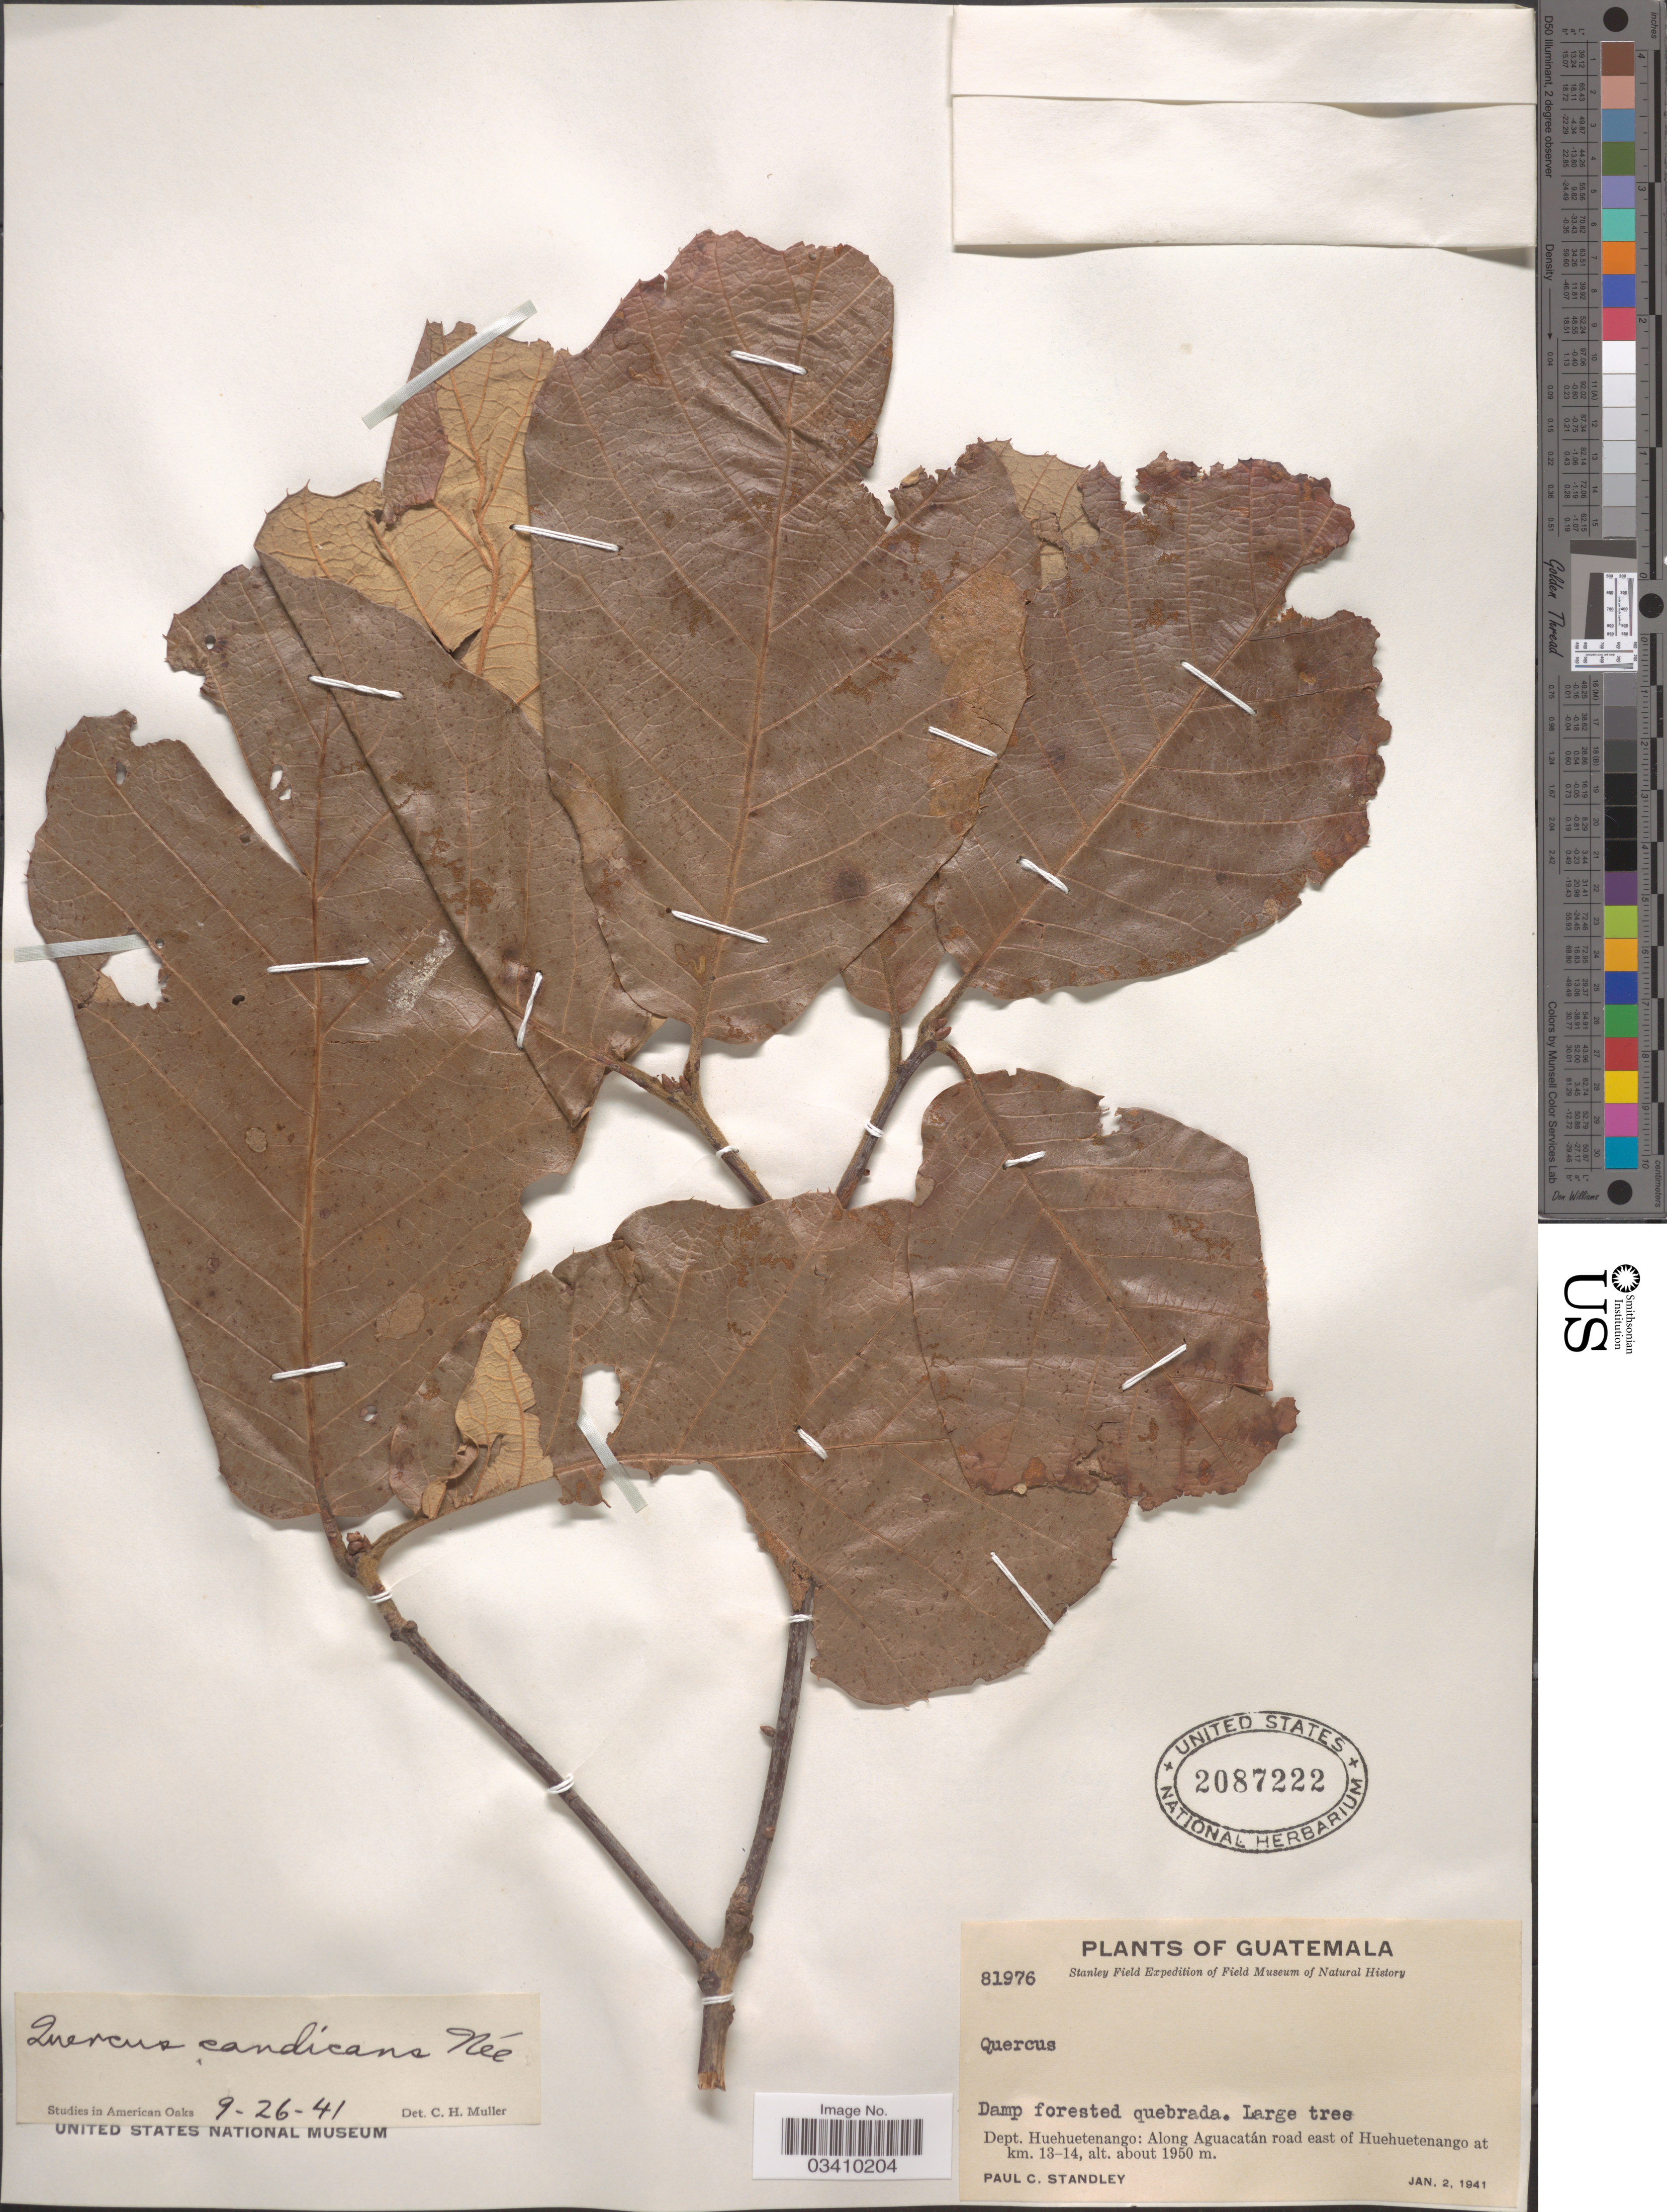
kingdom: Plantae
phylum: Tracheophyta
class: Magnoliopsida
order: Fagales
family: Fagaceae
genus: Quercus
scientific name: Quercus candicans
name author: Née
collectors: P. C. Standley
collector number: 81976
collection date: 1941-01-02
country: Guatemala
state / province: Huehuetenango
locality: Dept. Huehuetenango: Along Aguacatán road east of Huehuetenango at km. 13-14.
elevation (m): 1950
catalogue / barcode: US 2087222